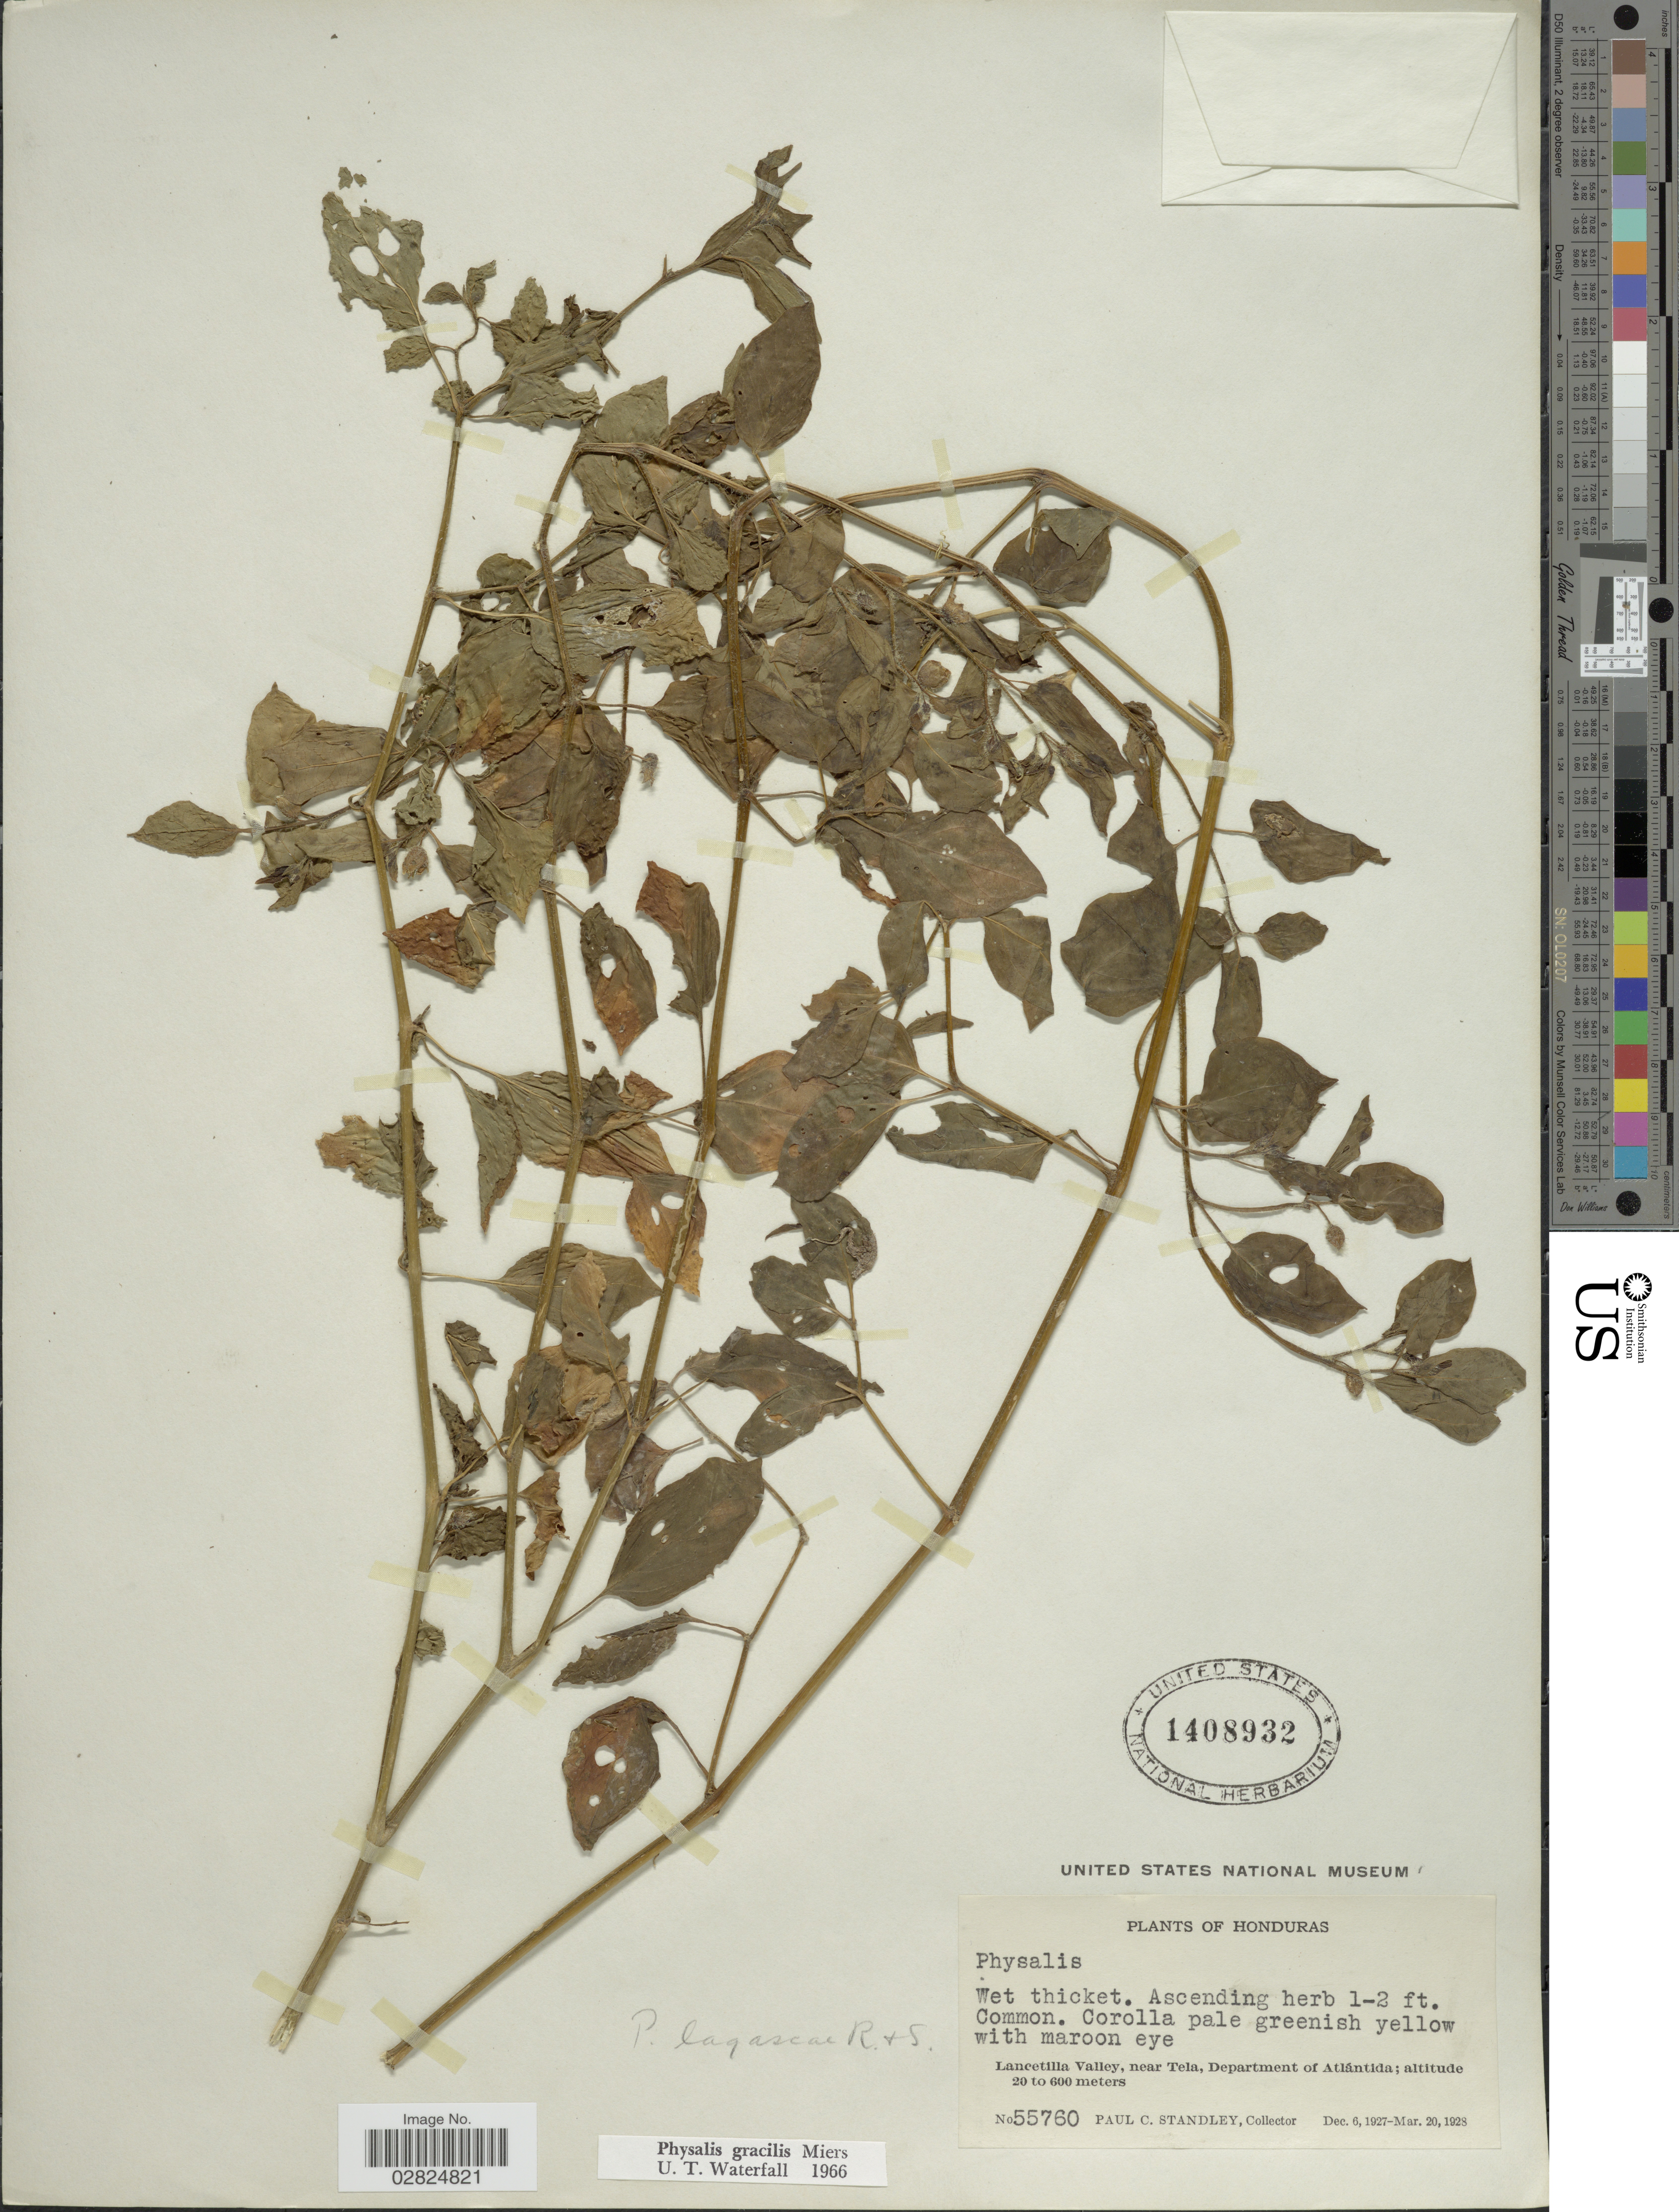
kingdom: Plantae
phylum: Tracheophyta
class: Magnoliopsida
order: Solanales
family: Solanaceae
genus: Physalis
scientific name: Physalis gracilis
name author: Miers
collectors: P. C. Standley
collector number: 55760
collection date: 1927-12-06/1928-03-20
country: Honduras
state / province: Atlántida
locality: Lancetilla Valley, near Tela, Department of Atlántida.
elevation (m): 20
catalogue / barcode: US 1408932